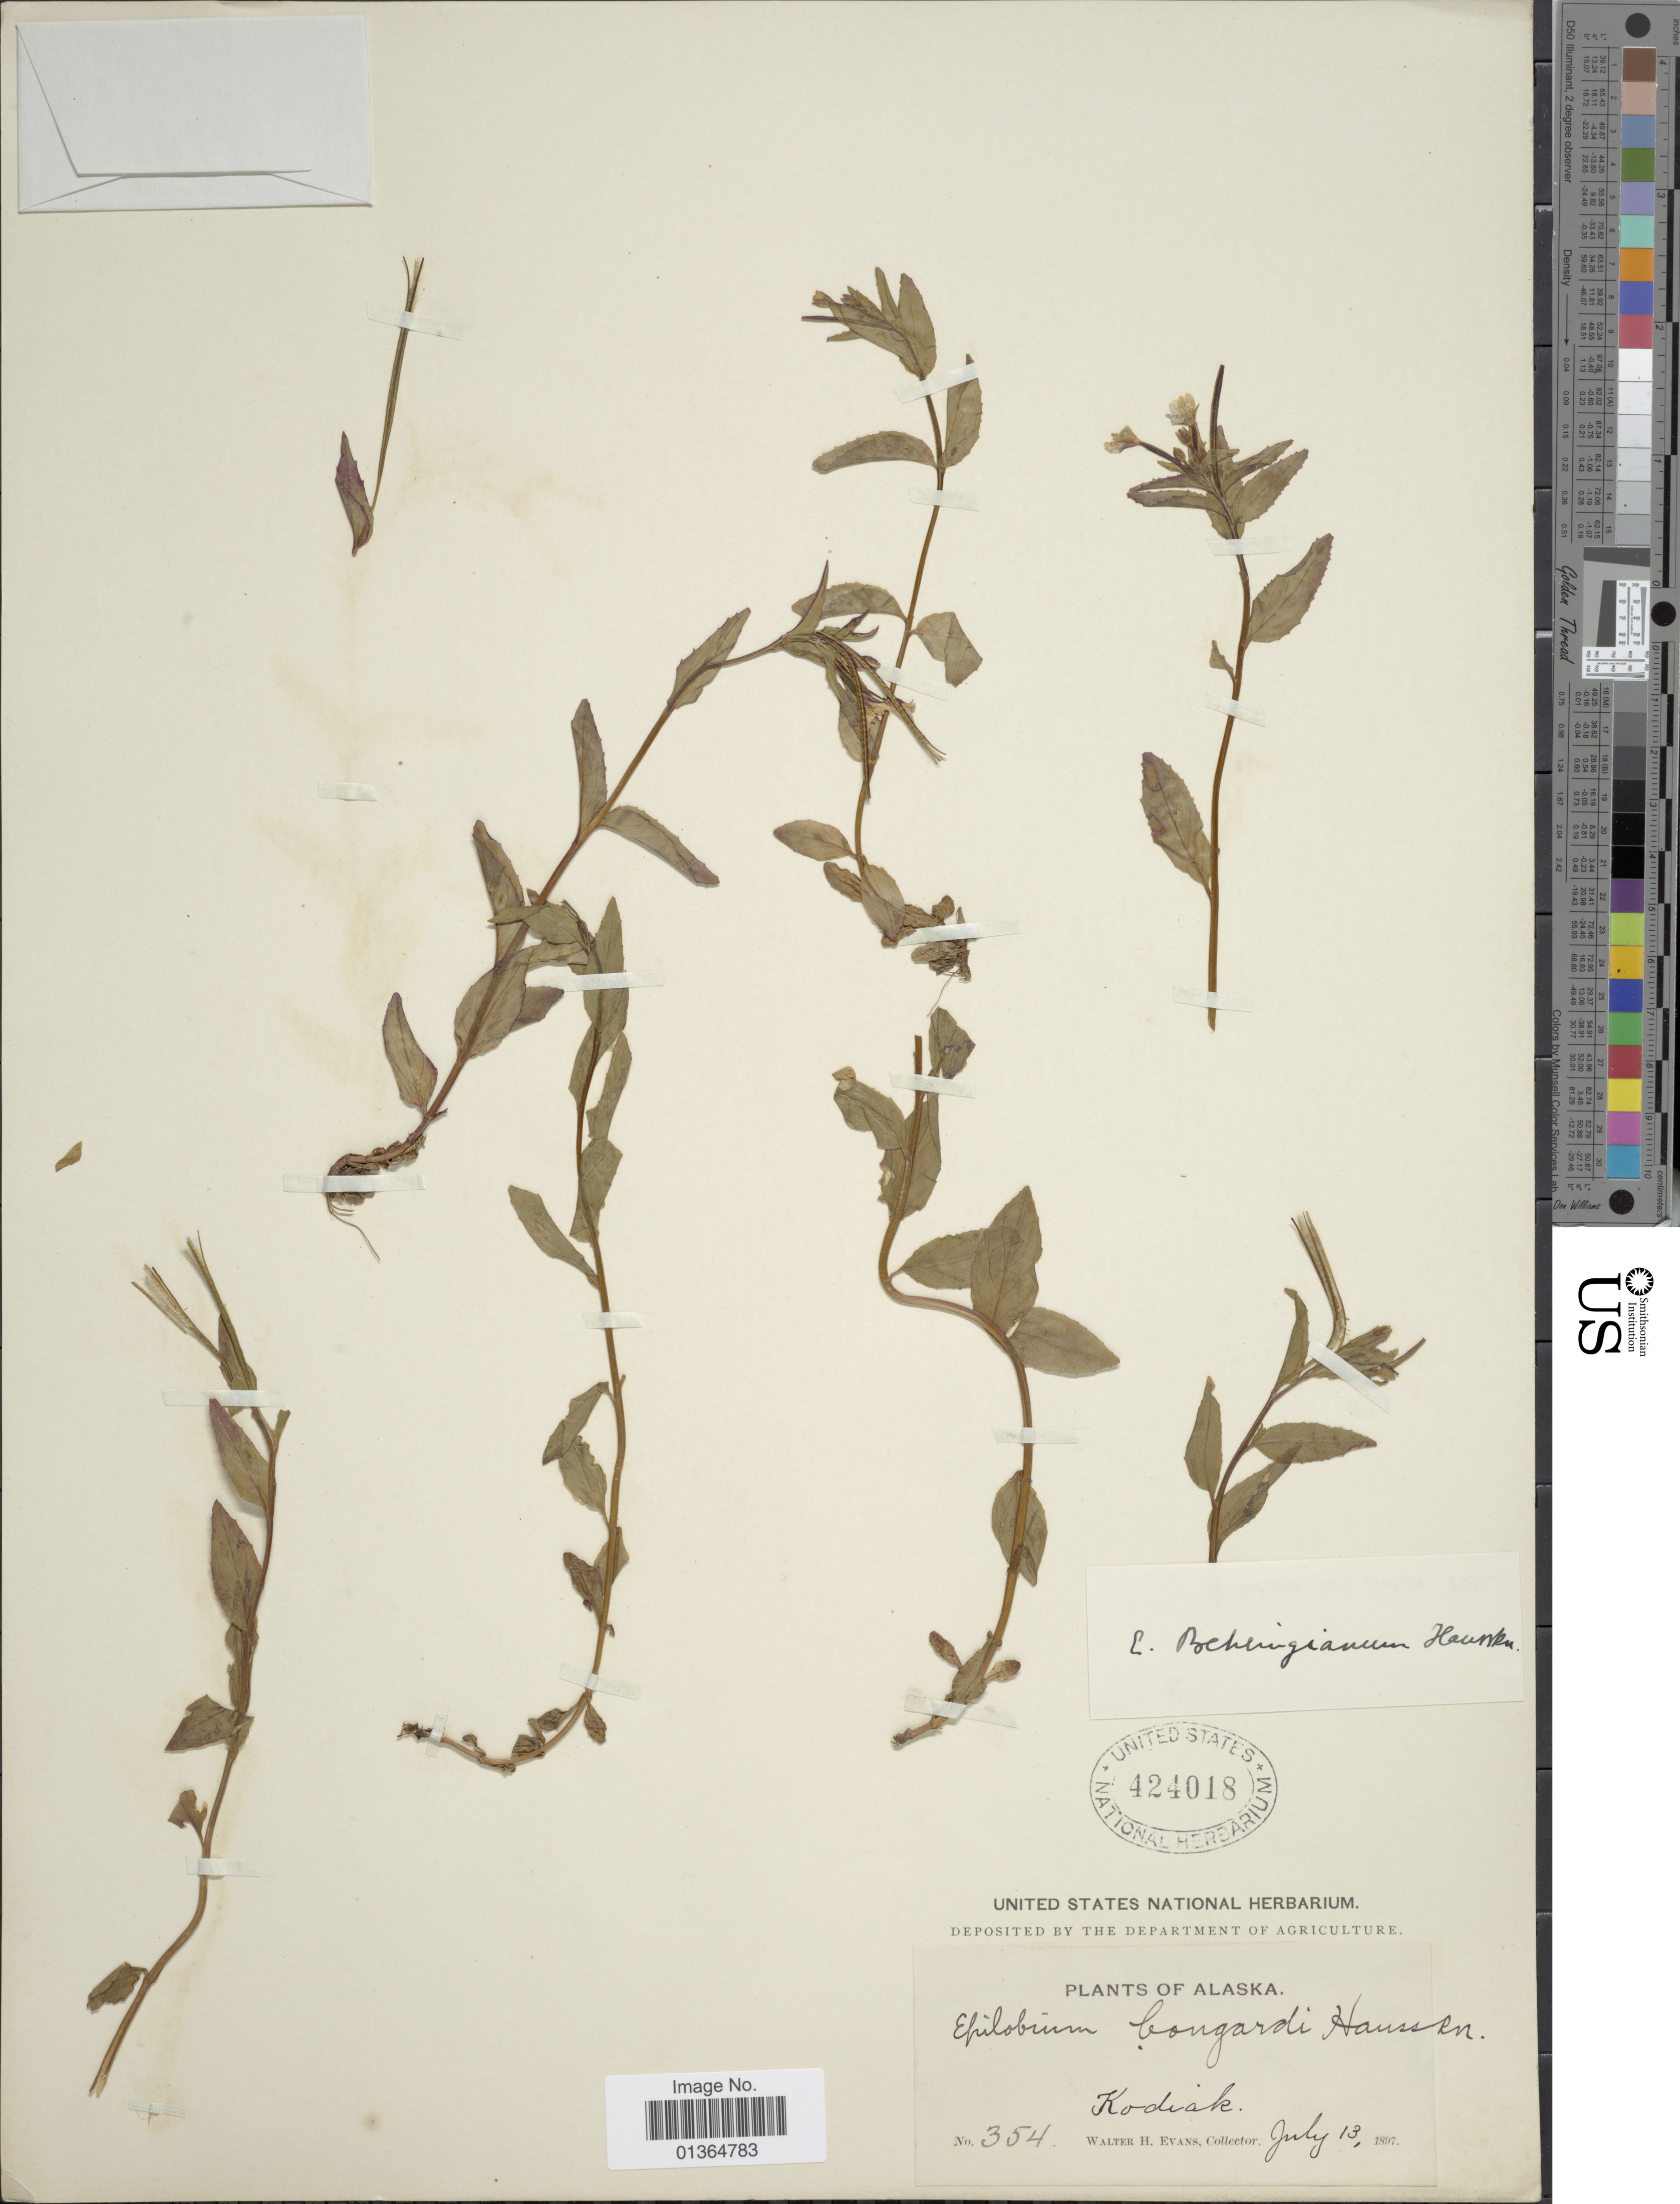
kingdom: Plantae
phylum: Tracheophyta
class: Magnoliopsida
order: Myrtales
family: Onagraceae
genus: Epilobium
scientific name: Epilobium hornemannii subsp. behringianum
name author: (Hausskn.) Hoch & P.H. Raven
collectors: W. H. Evans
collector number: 354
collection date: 1897-07-13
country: United States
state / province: Alaska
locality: Kodiak.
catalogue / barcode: US 424018